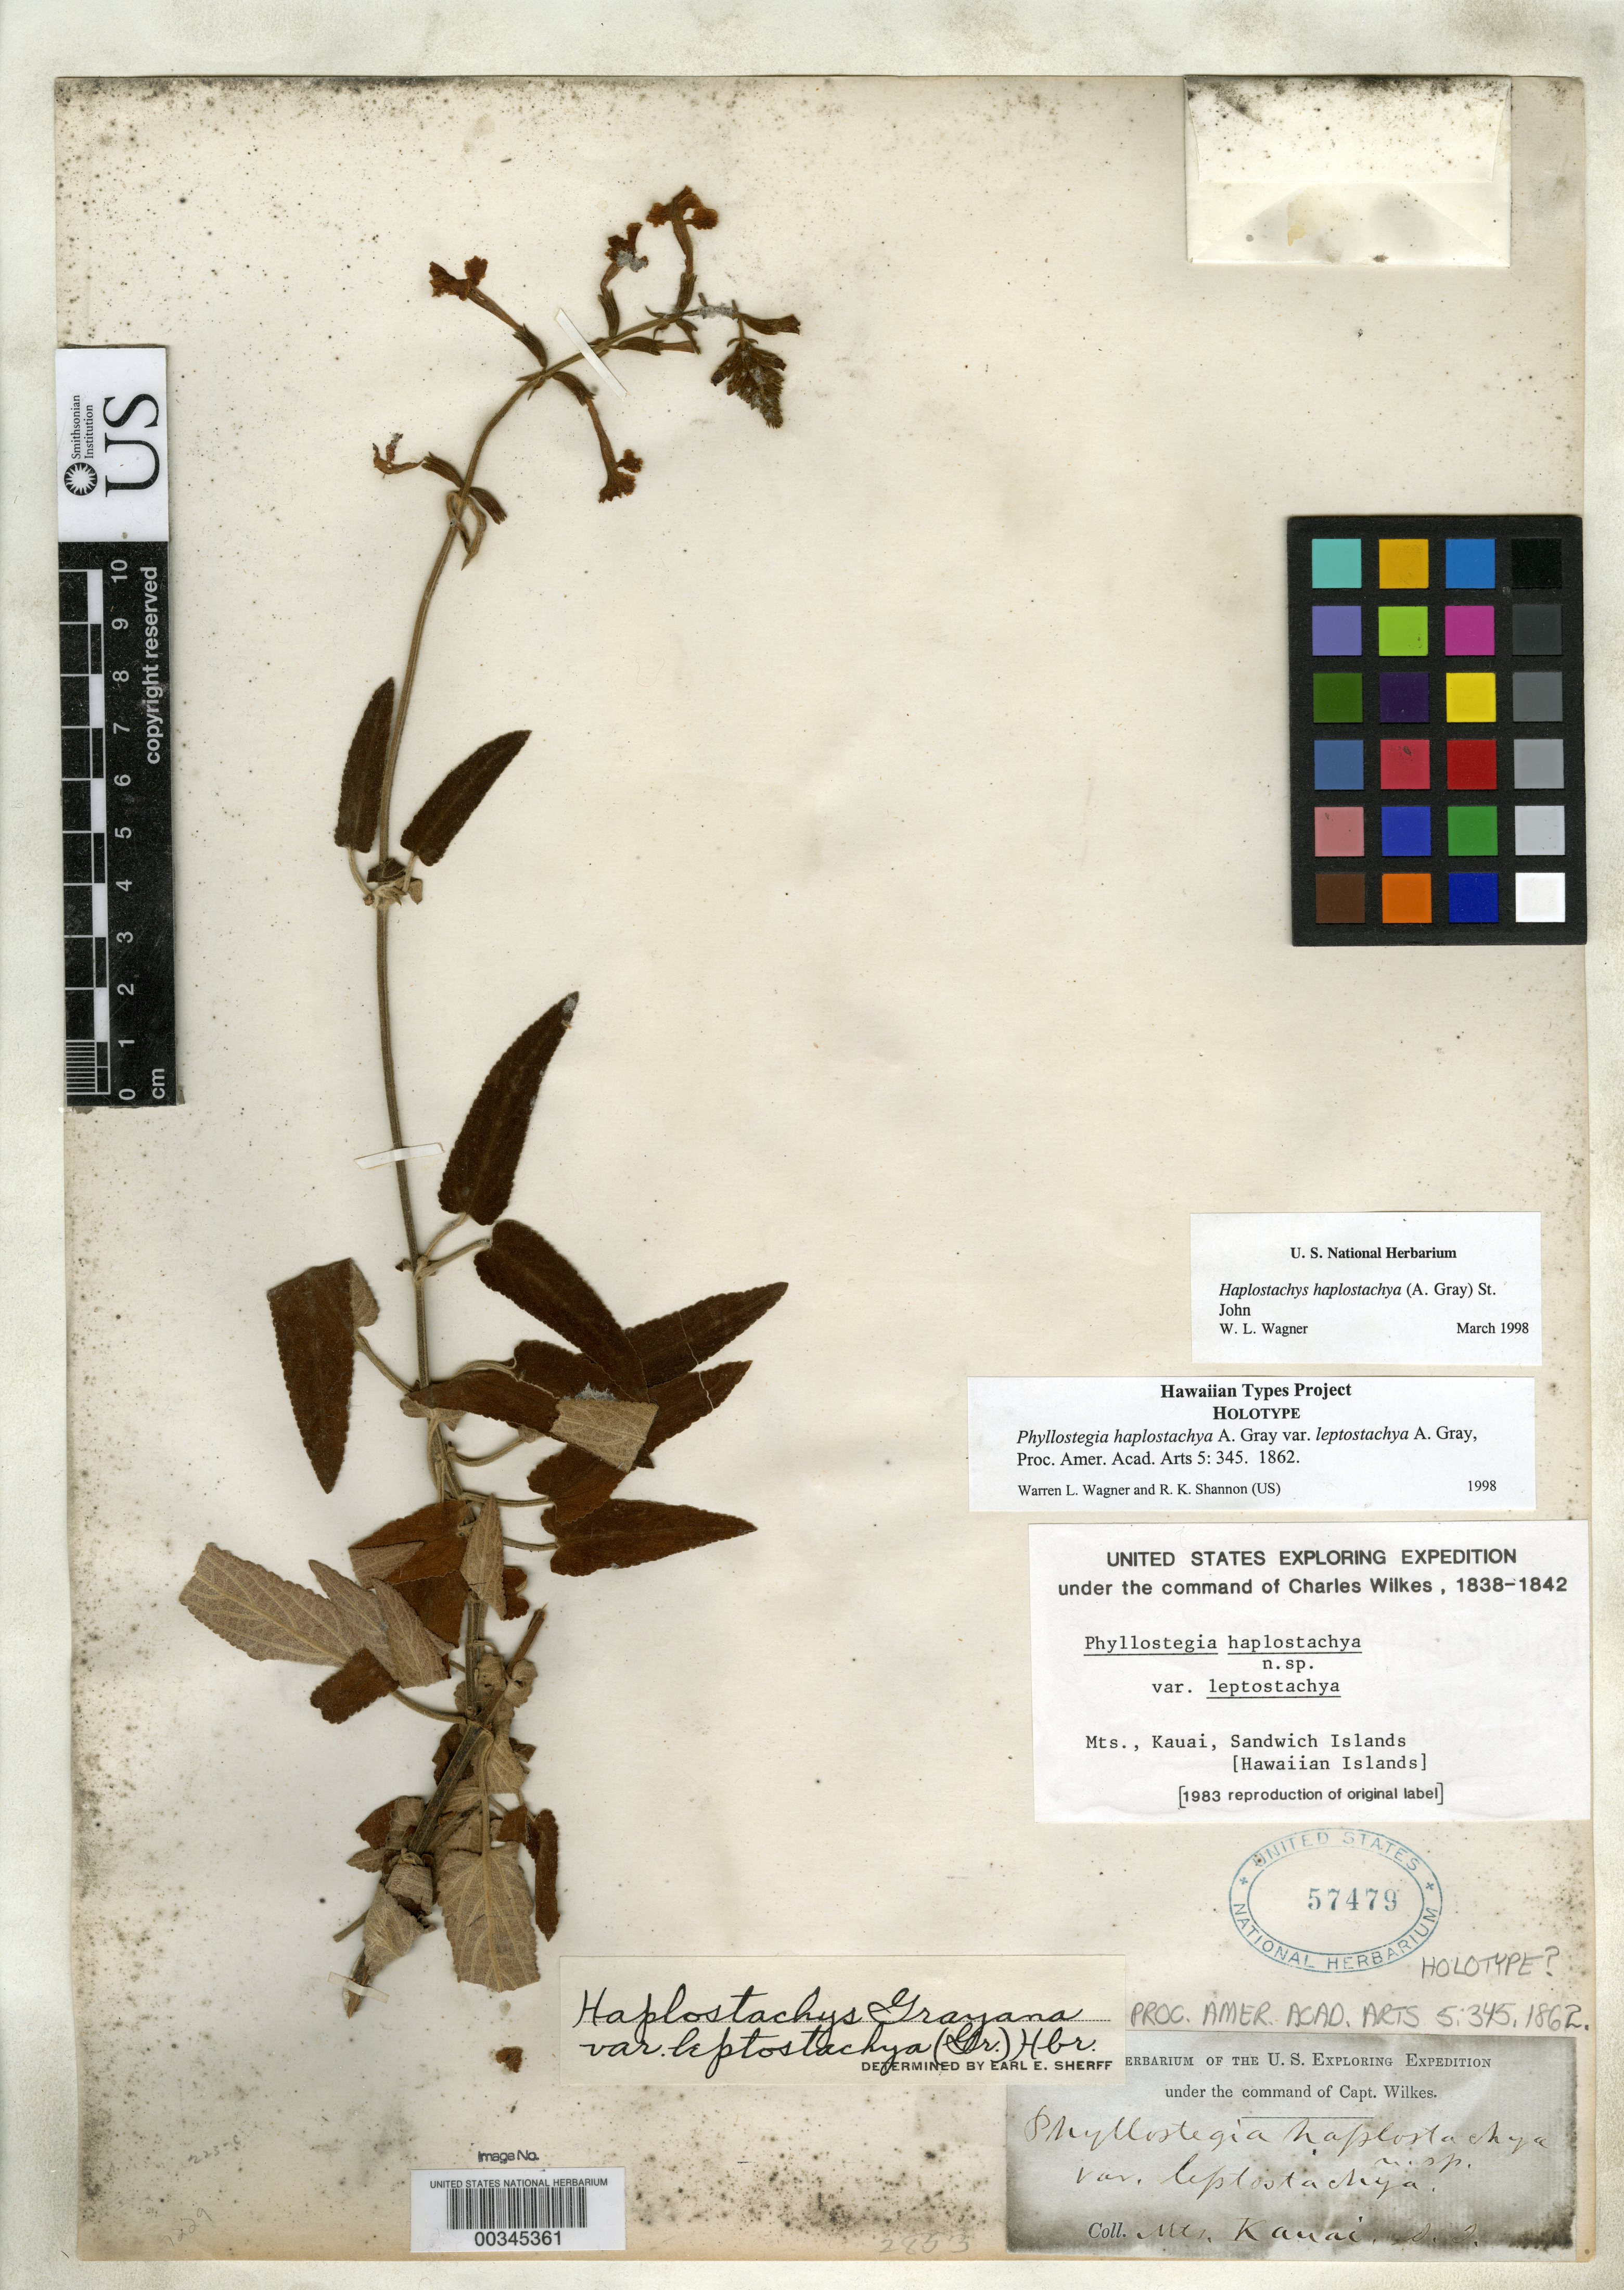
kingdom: Plantae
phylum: Tracheophyta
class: Magnoliopsida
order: Lamiales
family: Lamiaceae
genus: Phyllostegia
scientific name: Phyllostegia haplostachya var. leptostachya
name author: A. Gray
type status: Holotype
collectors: Wilkes Explor. Exped.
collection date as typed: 1838 to -- --- 1842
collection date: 1838/1842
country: United States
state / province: Hawaii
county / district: Kauai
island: Kaua'i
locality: Mts. Kauai.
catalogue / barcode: US 57479